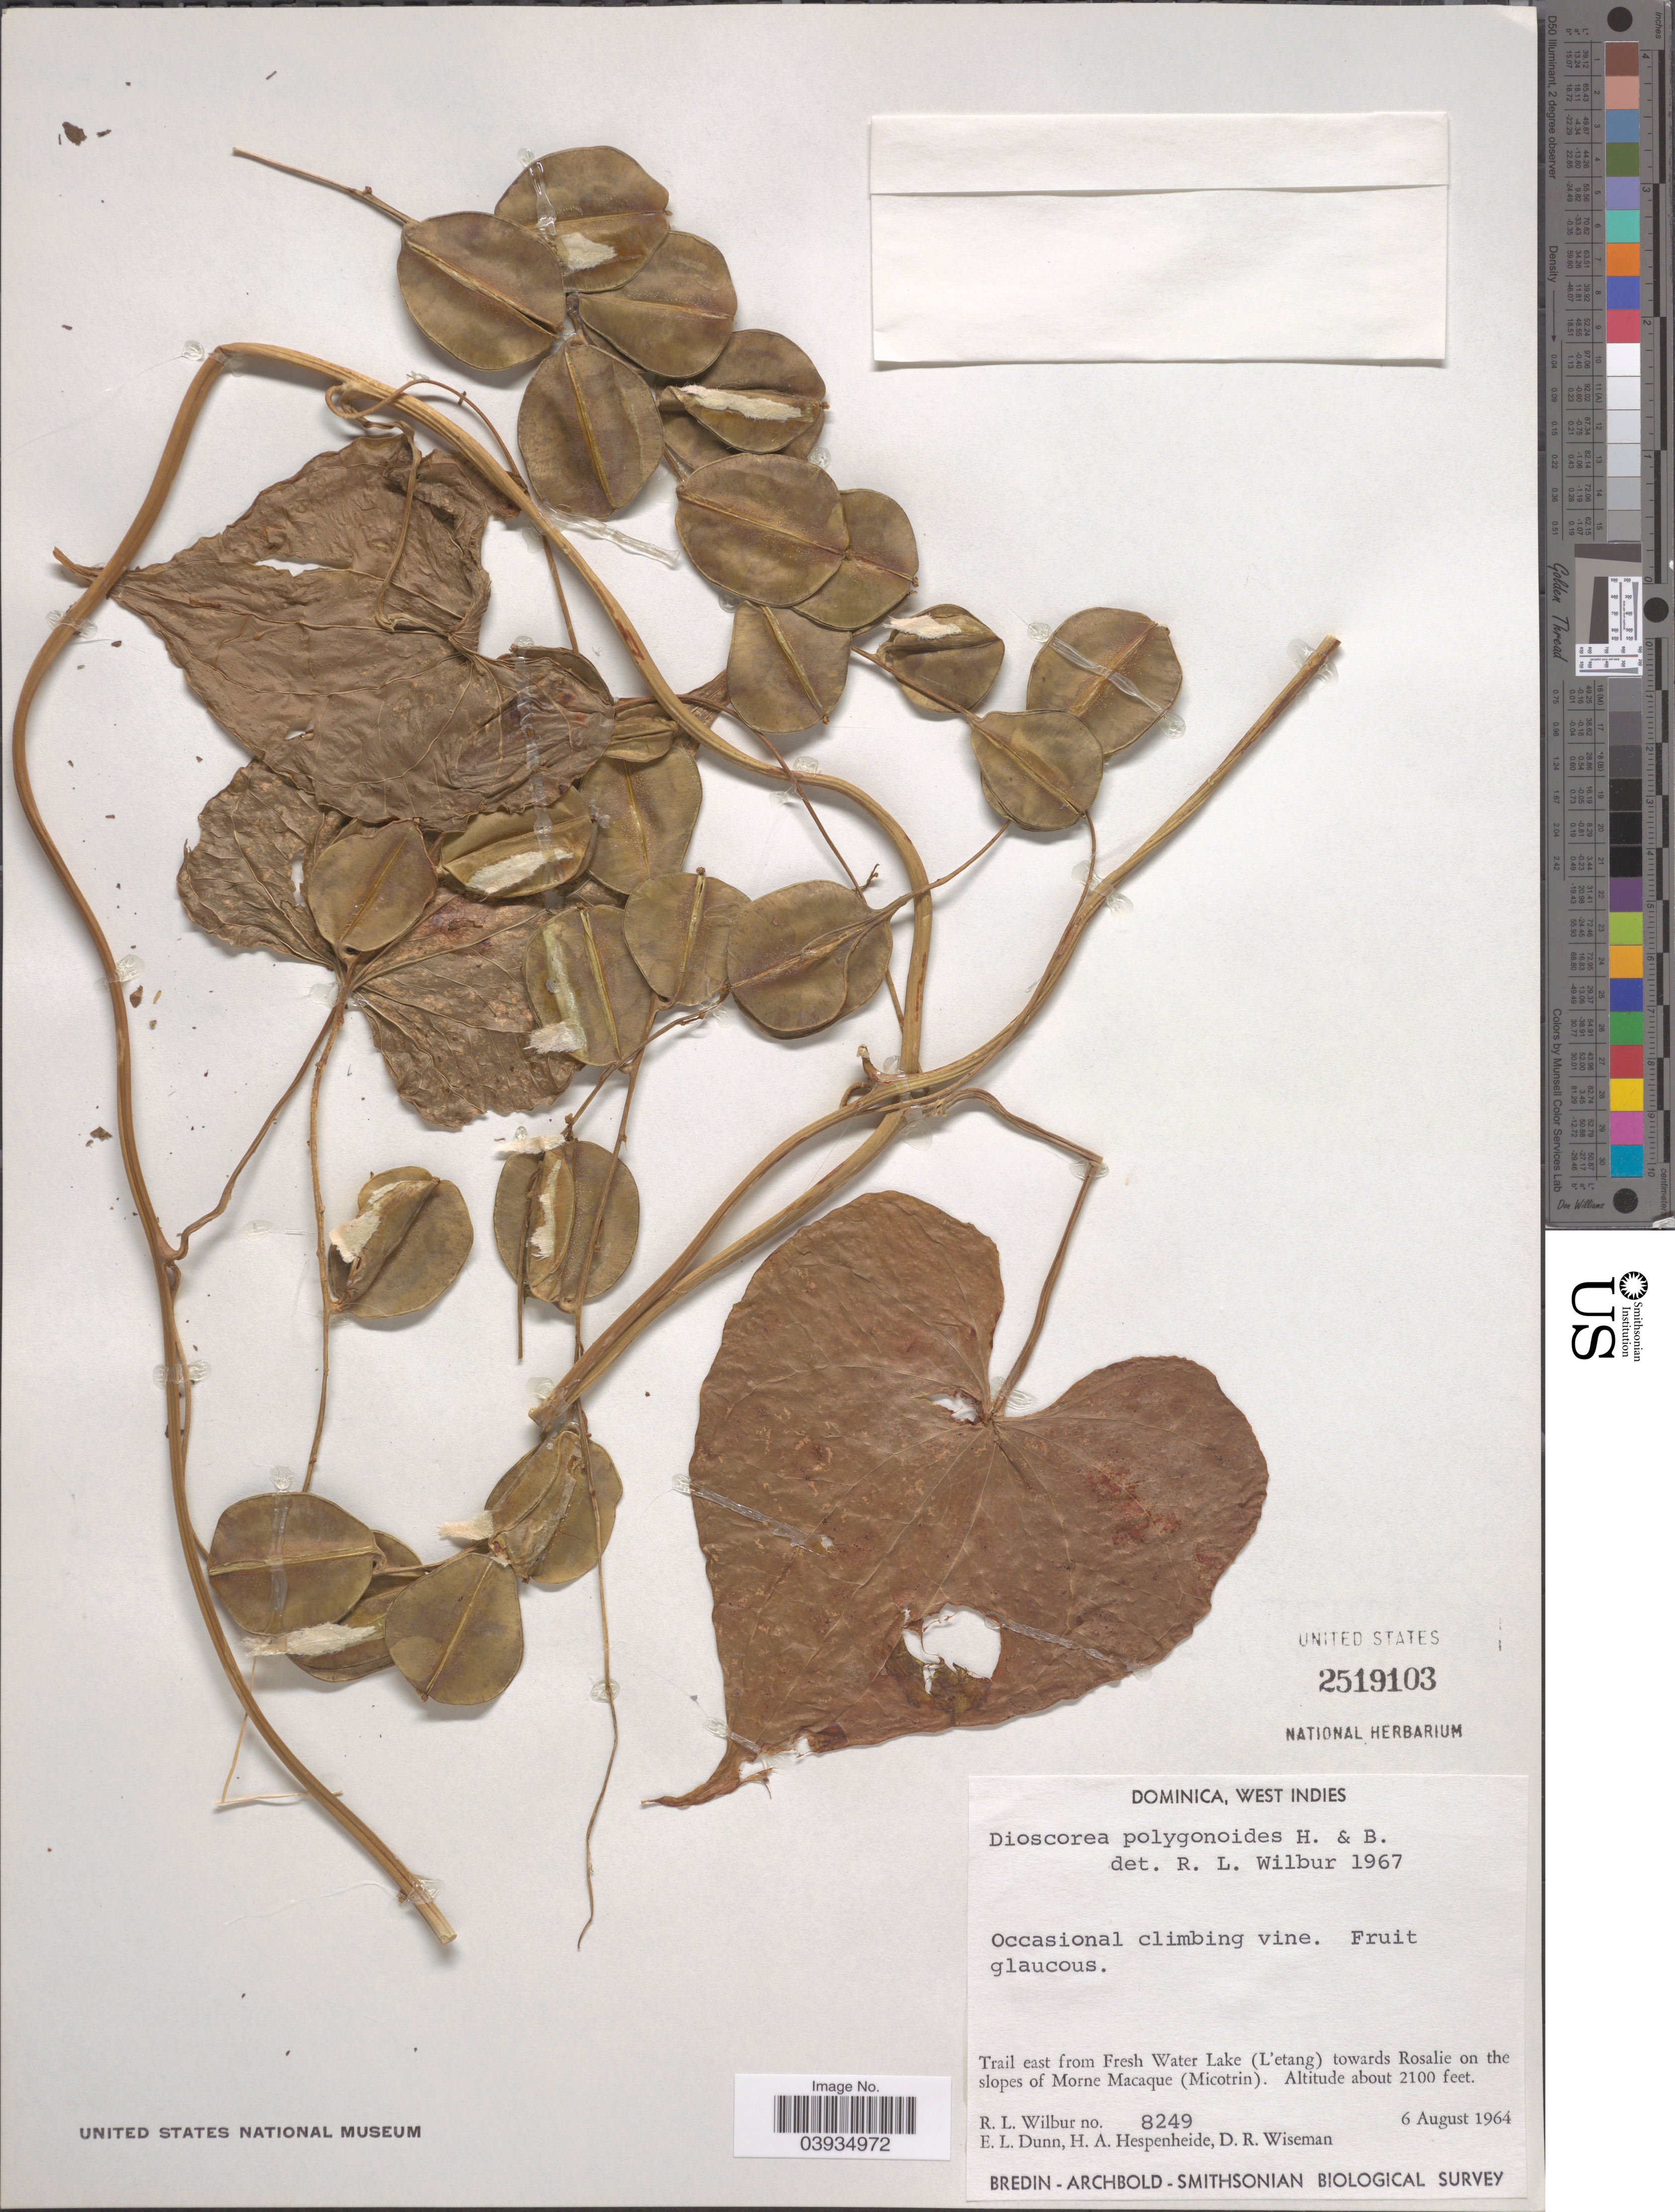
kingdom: Plantae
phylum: Tracheophyta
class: Liliopsida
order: Dioscoreales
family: Dioscoreaceae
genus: Dioscorea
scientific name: Dioscorea polygonoides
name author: Humb. & Bonpl. ex Willd.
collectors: R. L. Wilbur, E. Dunn, H. A. Hespenheide & D. R. Wiseman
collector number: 8249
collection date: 1964-08-06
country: Dominica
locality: Trail east from Fresh Water Lake (L'etang) towards Rosalie on the slopes of Morne Macaque (Micotrin).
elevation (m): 640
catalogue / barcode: US 2519103